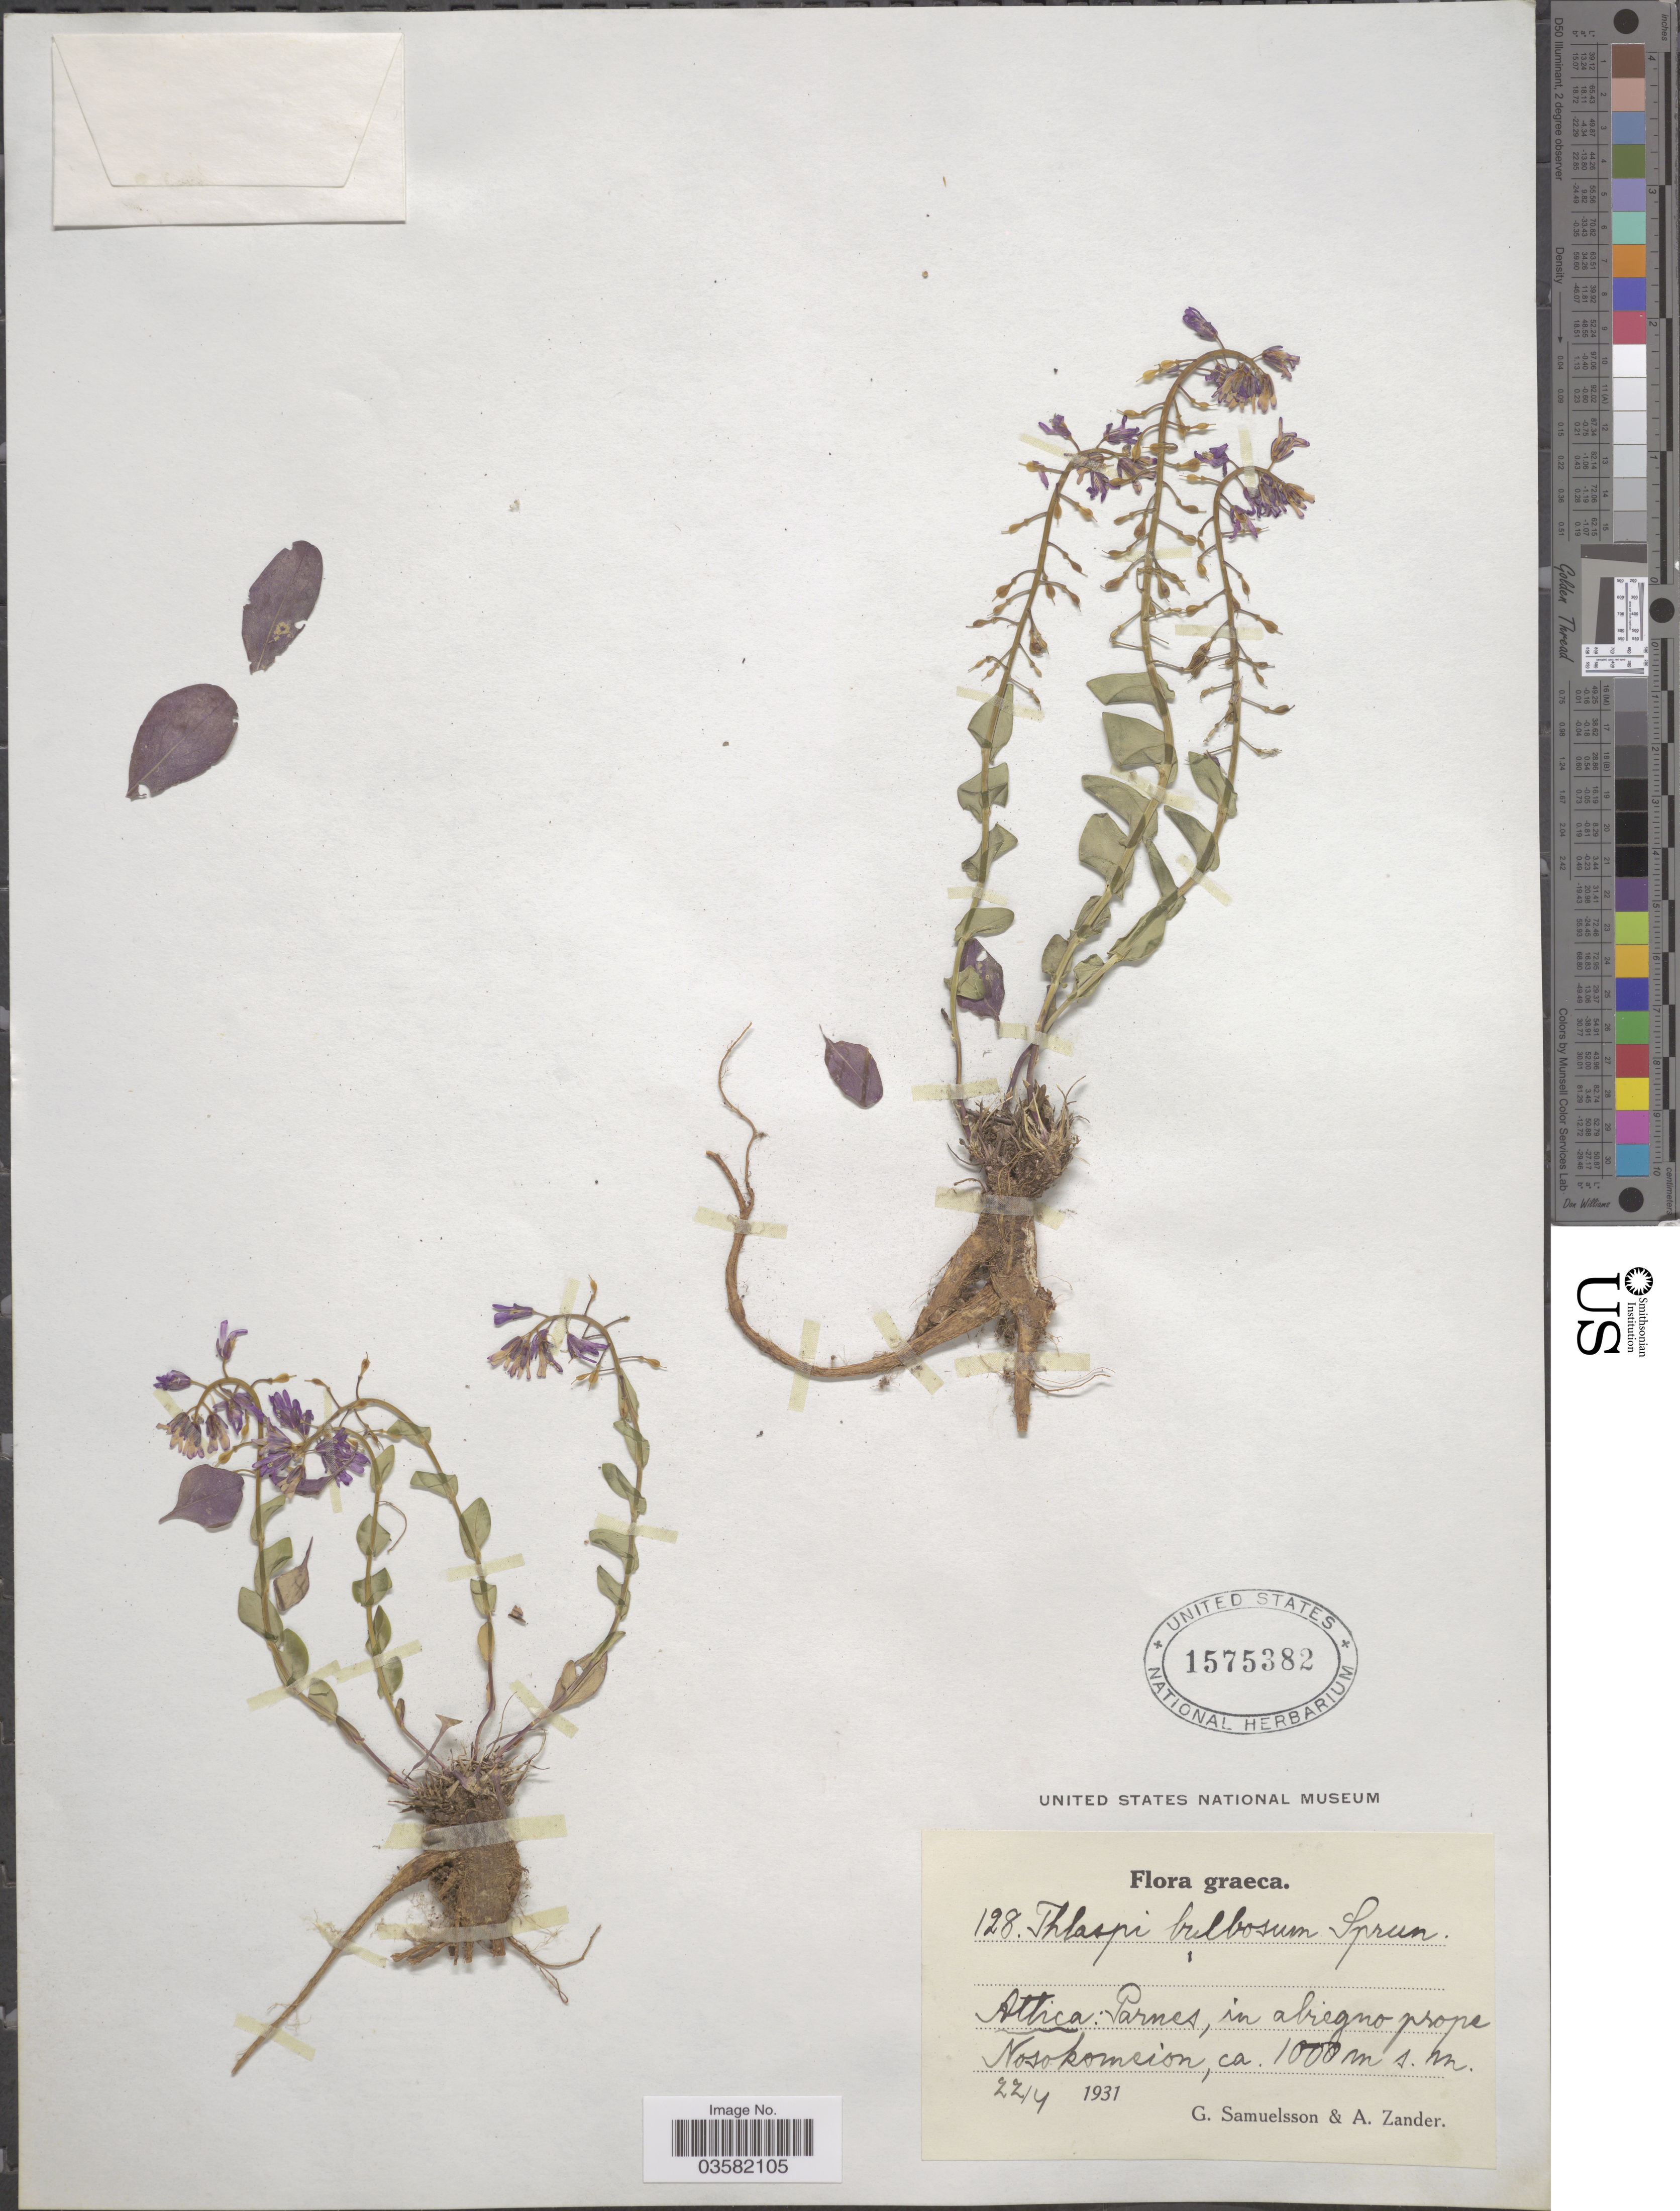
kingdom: Plantae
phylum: Tracheophyta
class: Magnoliopsida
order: Brassicales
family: Brassicaceae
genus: Thlaspi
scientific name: Thlaspi bulbosum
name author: Spruner ex Boiss.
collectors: G. Samuelsson & A. Zander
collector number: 128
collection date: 1931-04-22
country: Greece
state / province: Attica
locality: Parnes, in abiegno prope Nosokomeion.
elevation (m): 1000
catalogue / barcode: US 1575382